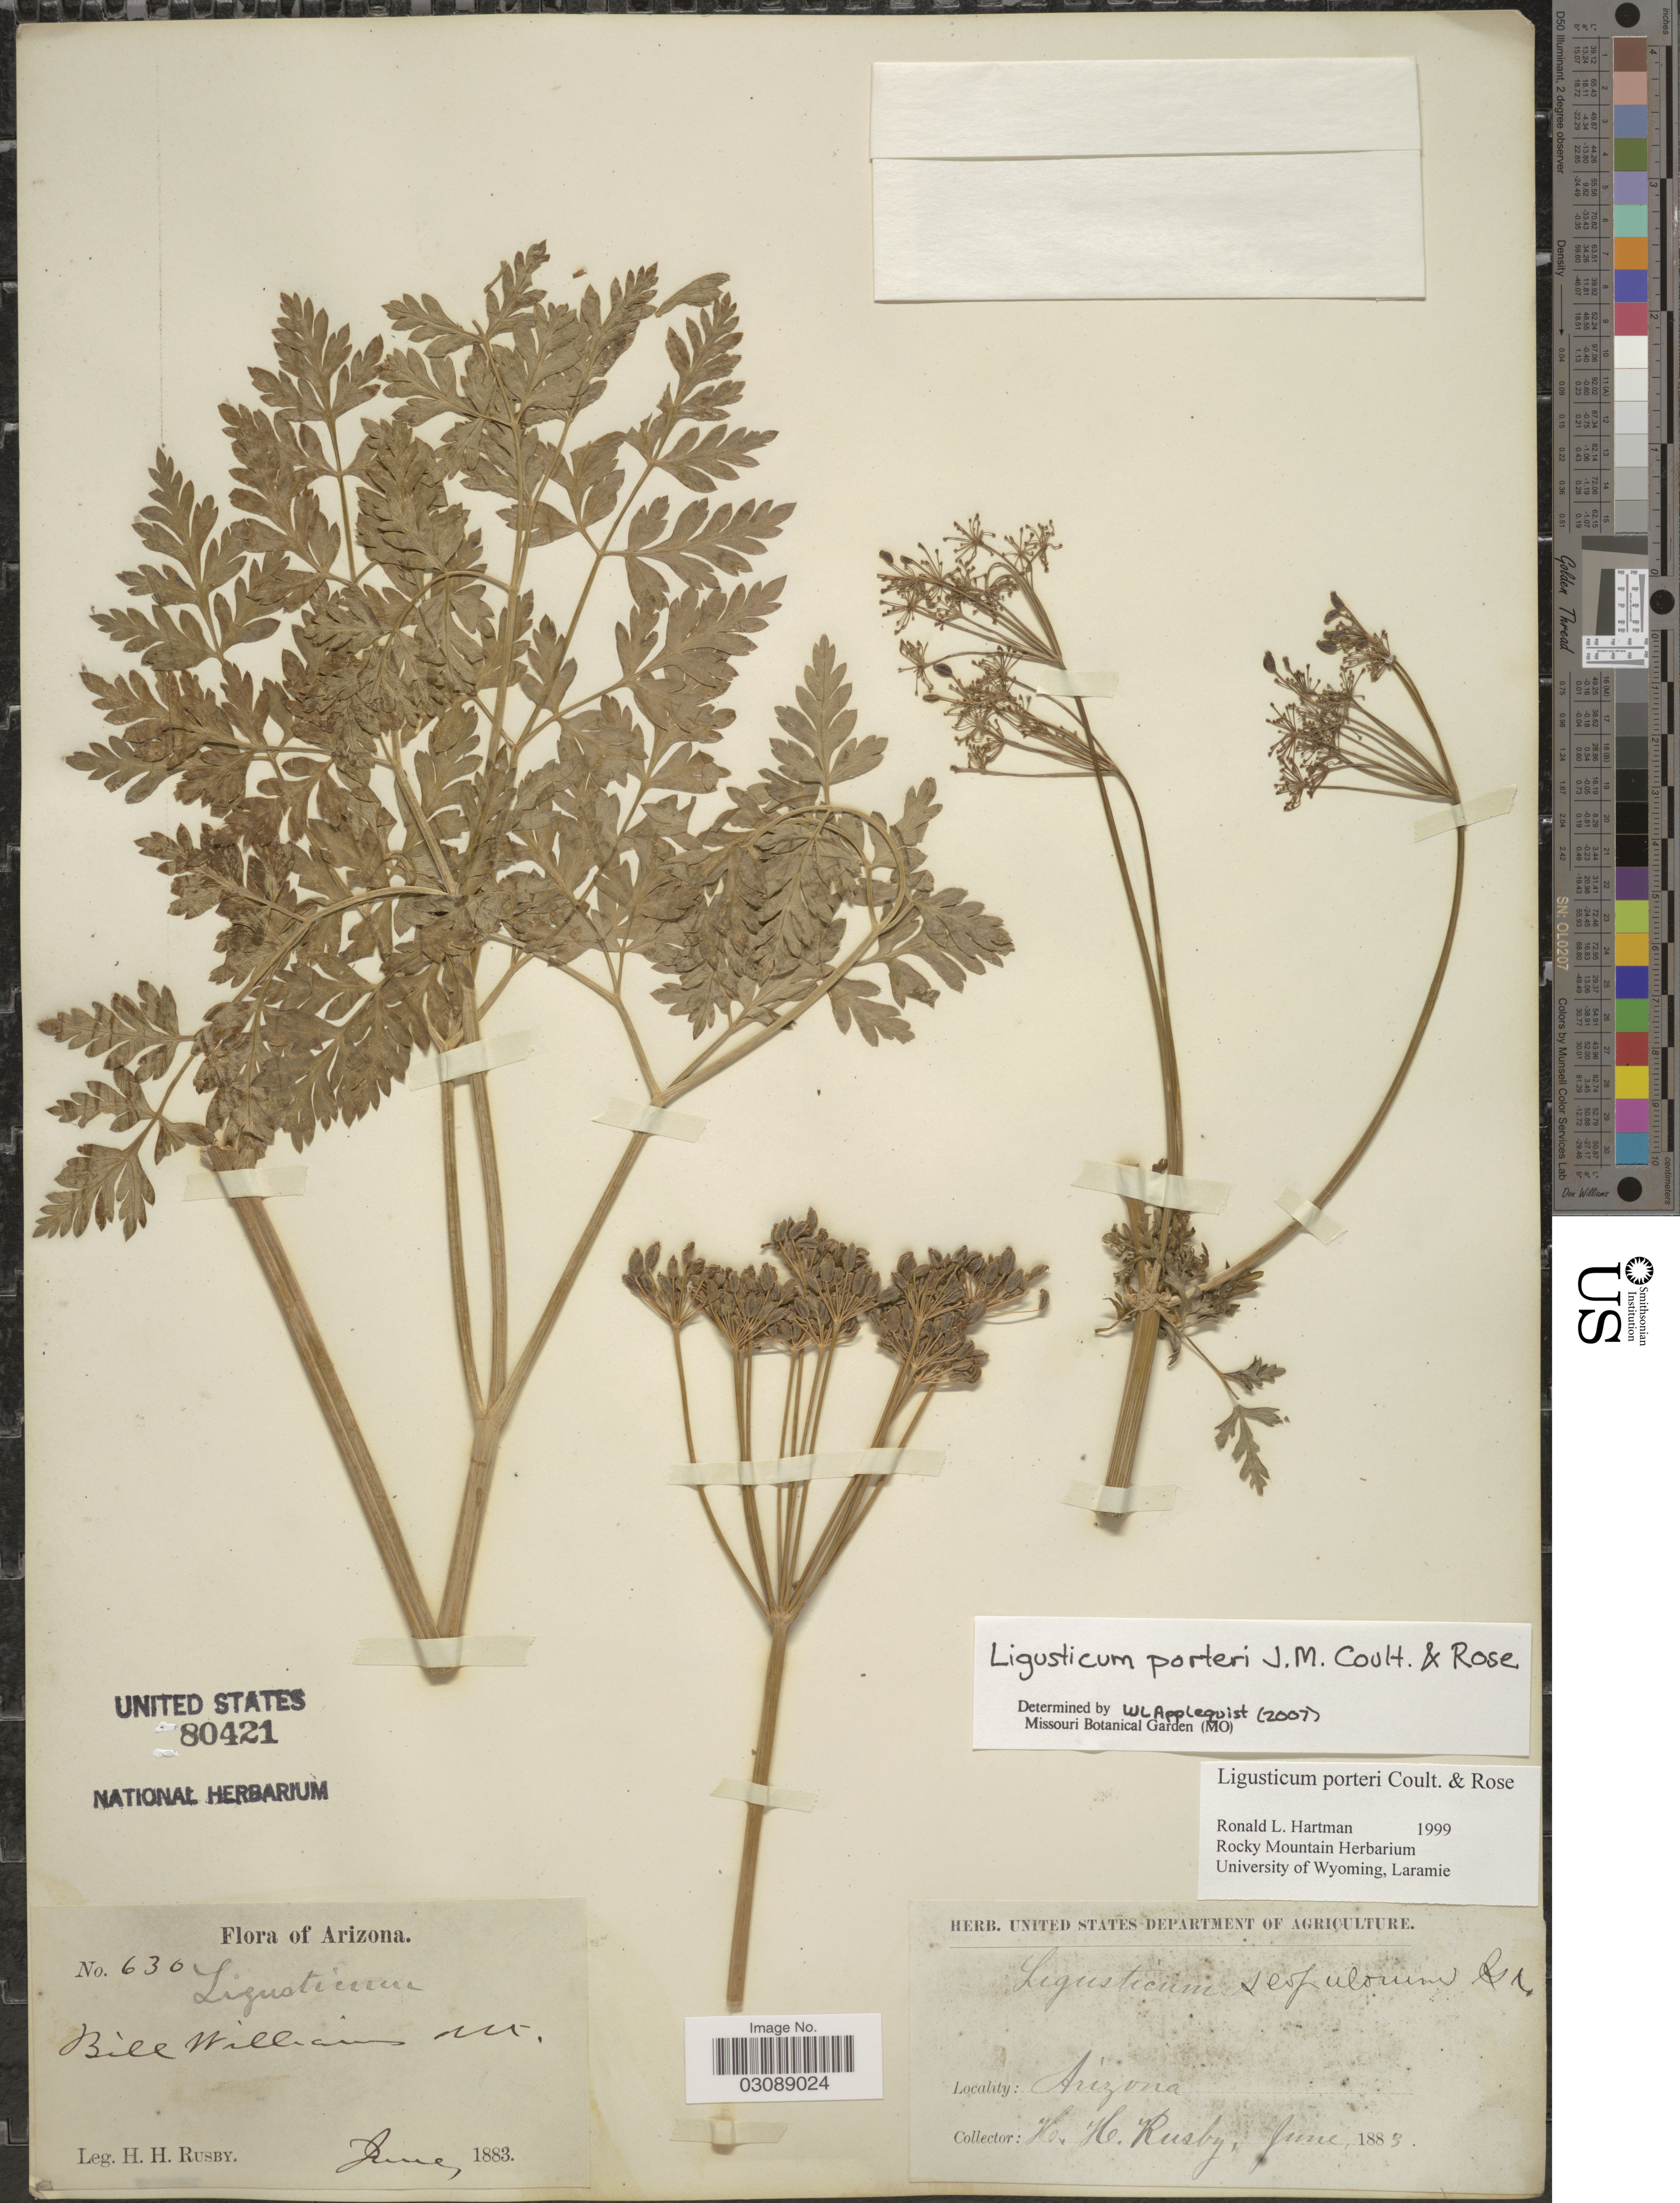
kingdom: Plantae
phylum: Tracheophyta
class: Magnoliopsida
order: Apiales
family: Apiaceae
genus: Ligusticum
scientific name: Ligusticum porteri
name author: J.M. Coult. & Rose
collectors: H. H. Rusby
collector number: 630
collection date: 1883-06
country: United States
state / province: Arizona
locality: Bill Williams Mt.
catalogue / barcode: US 80421